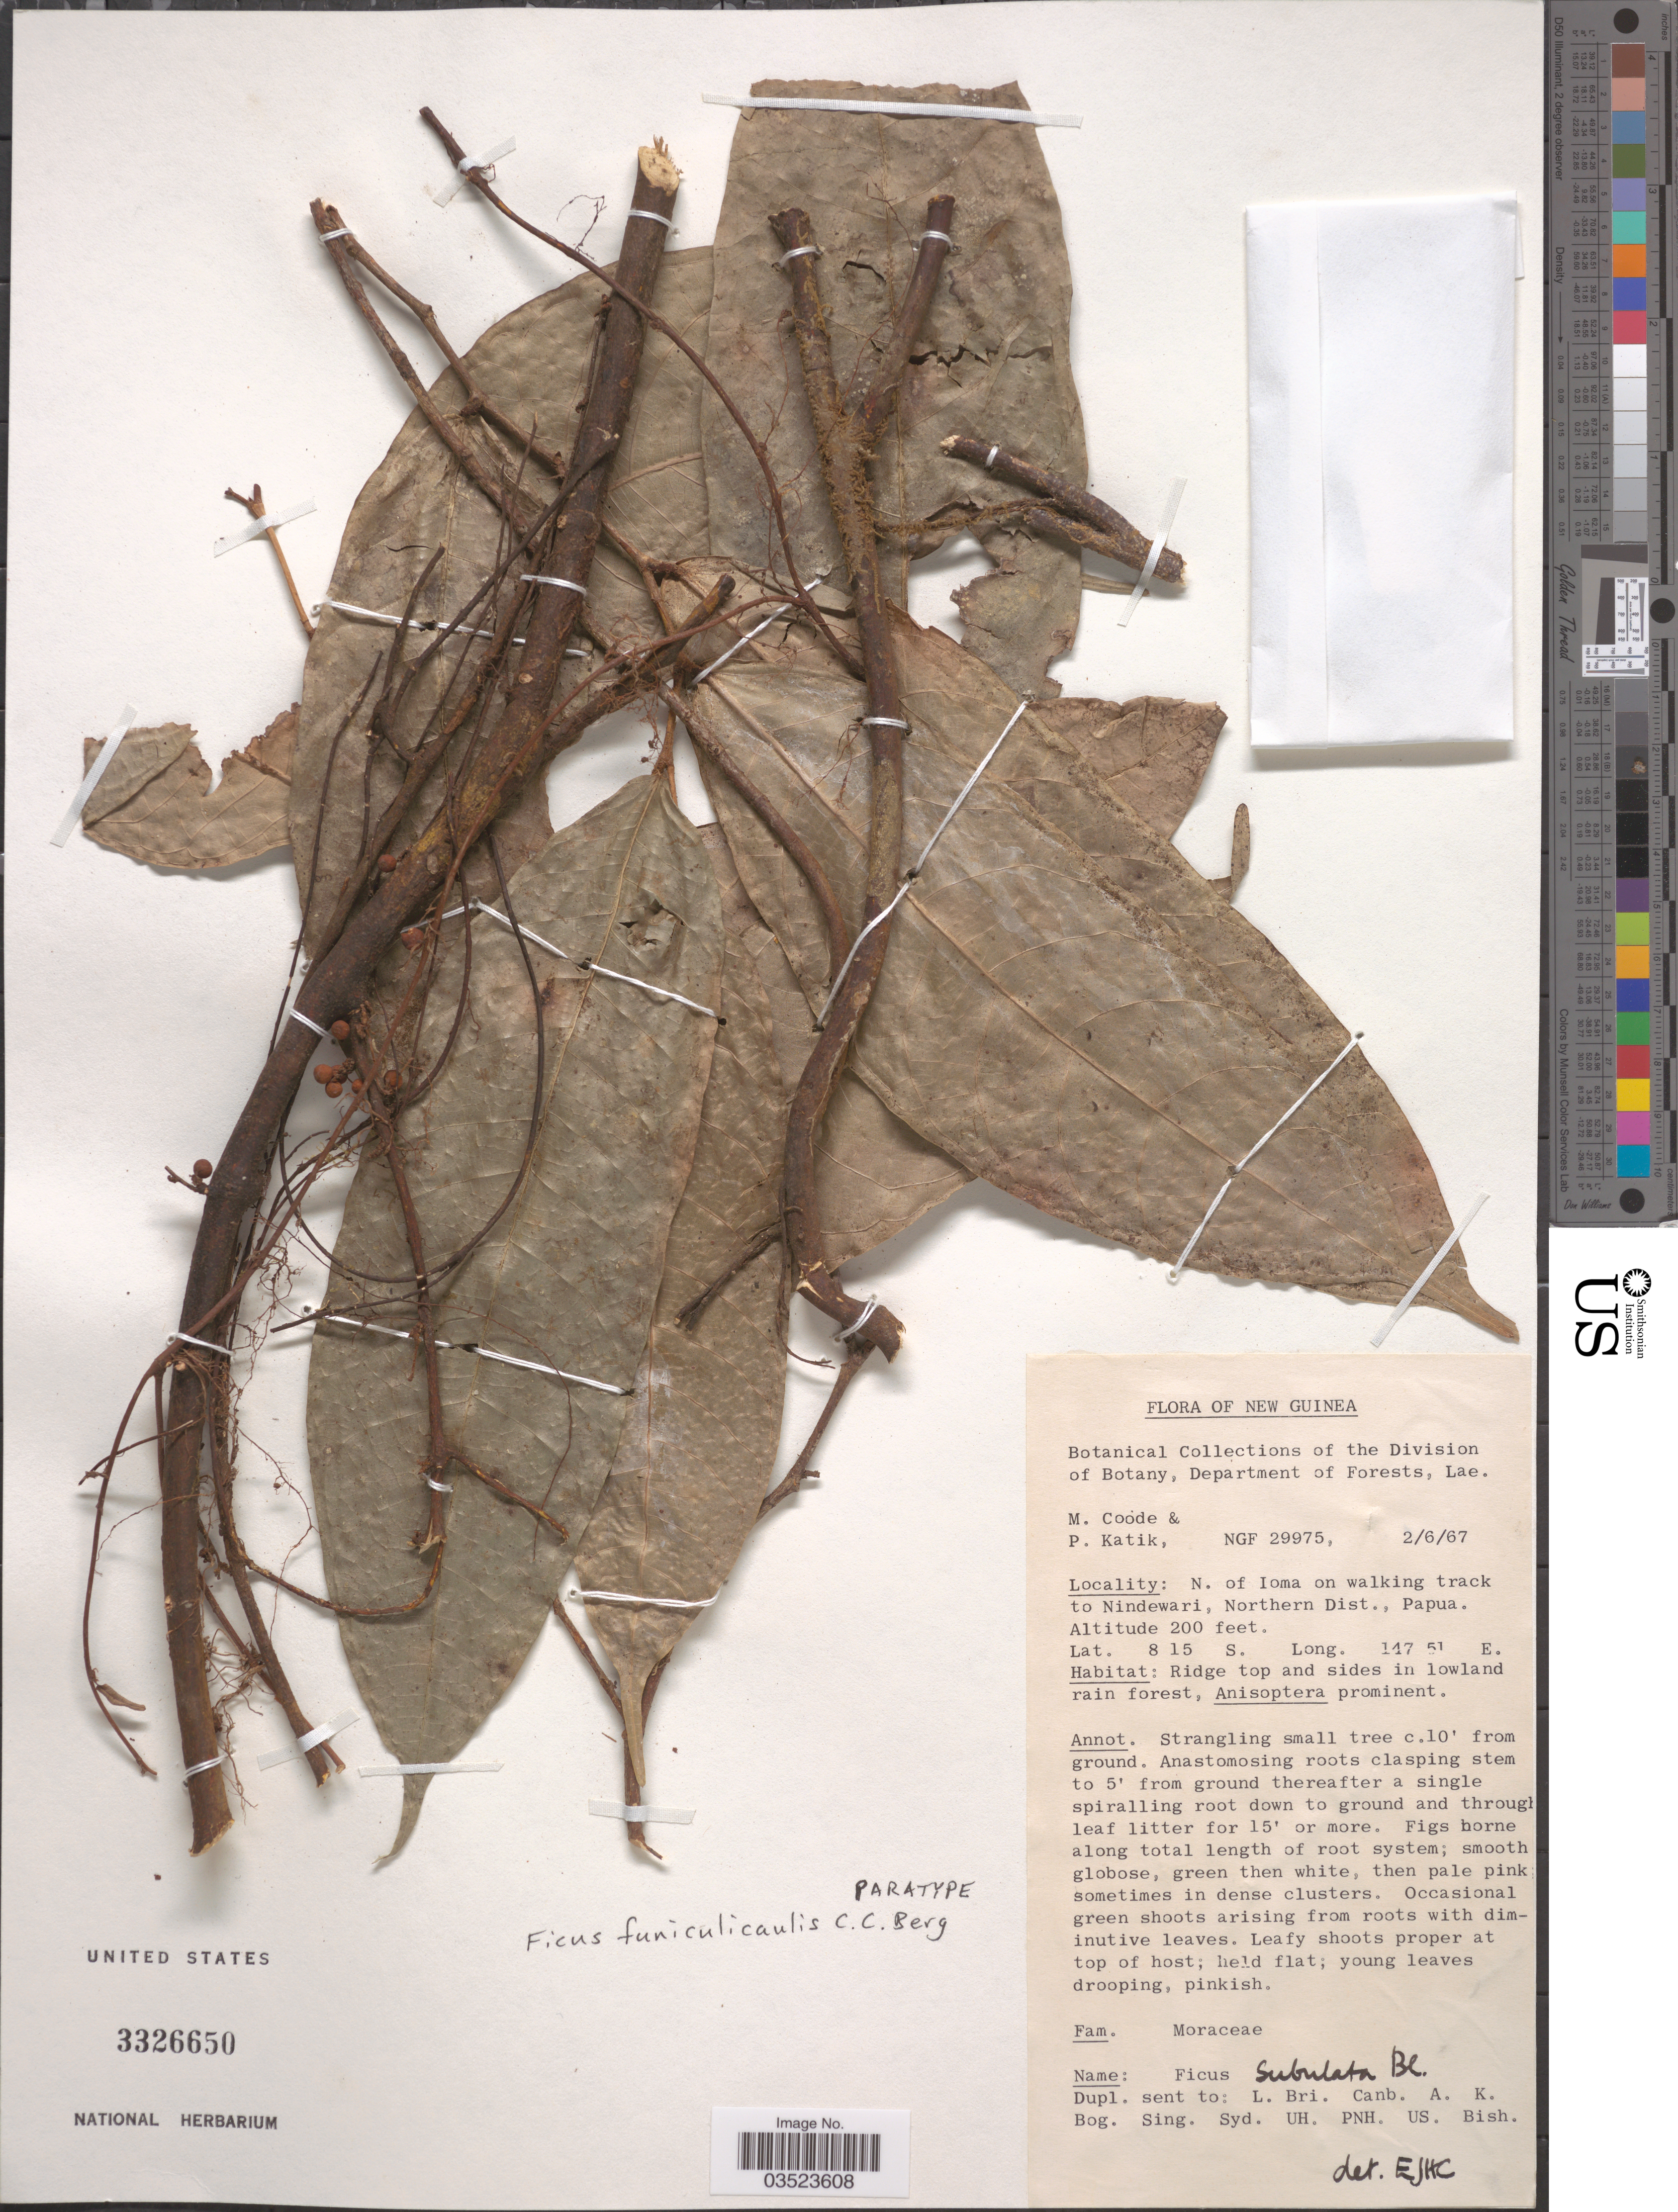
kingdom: Plantae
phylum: Tracheophyta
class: Magnoliopsida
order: Rosales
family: Moraceae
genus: Ficus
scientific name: Ficus funiculicaulis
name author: C.C. Berg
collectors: M. Coode & P. Katik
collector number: NGF29975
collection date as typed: Transcribed d/m/y: 2/6/67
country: Papua New Guinea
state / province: Northern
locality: N. of Ioma on walking track to Nindewari, Northern Dist., Papua. Ridge top and sides in Lowland rain forest.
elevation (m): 61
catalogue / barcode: US 3326650